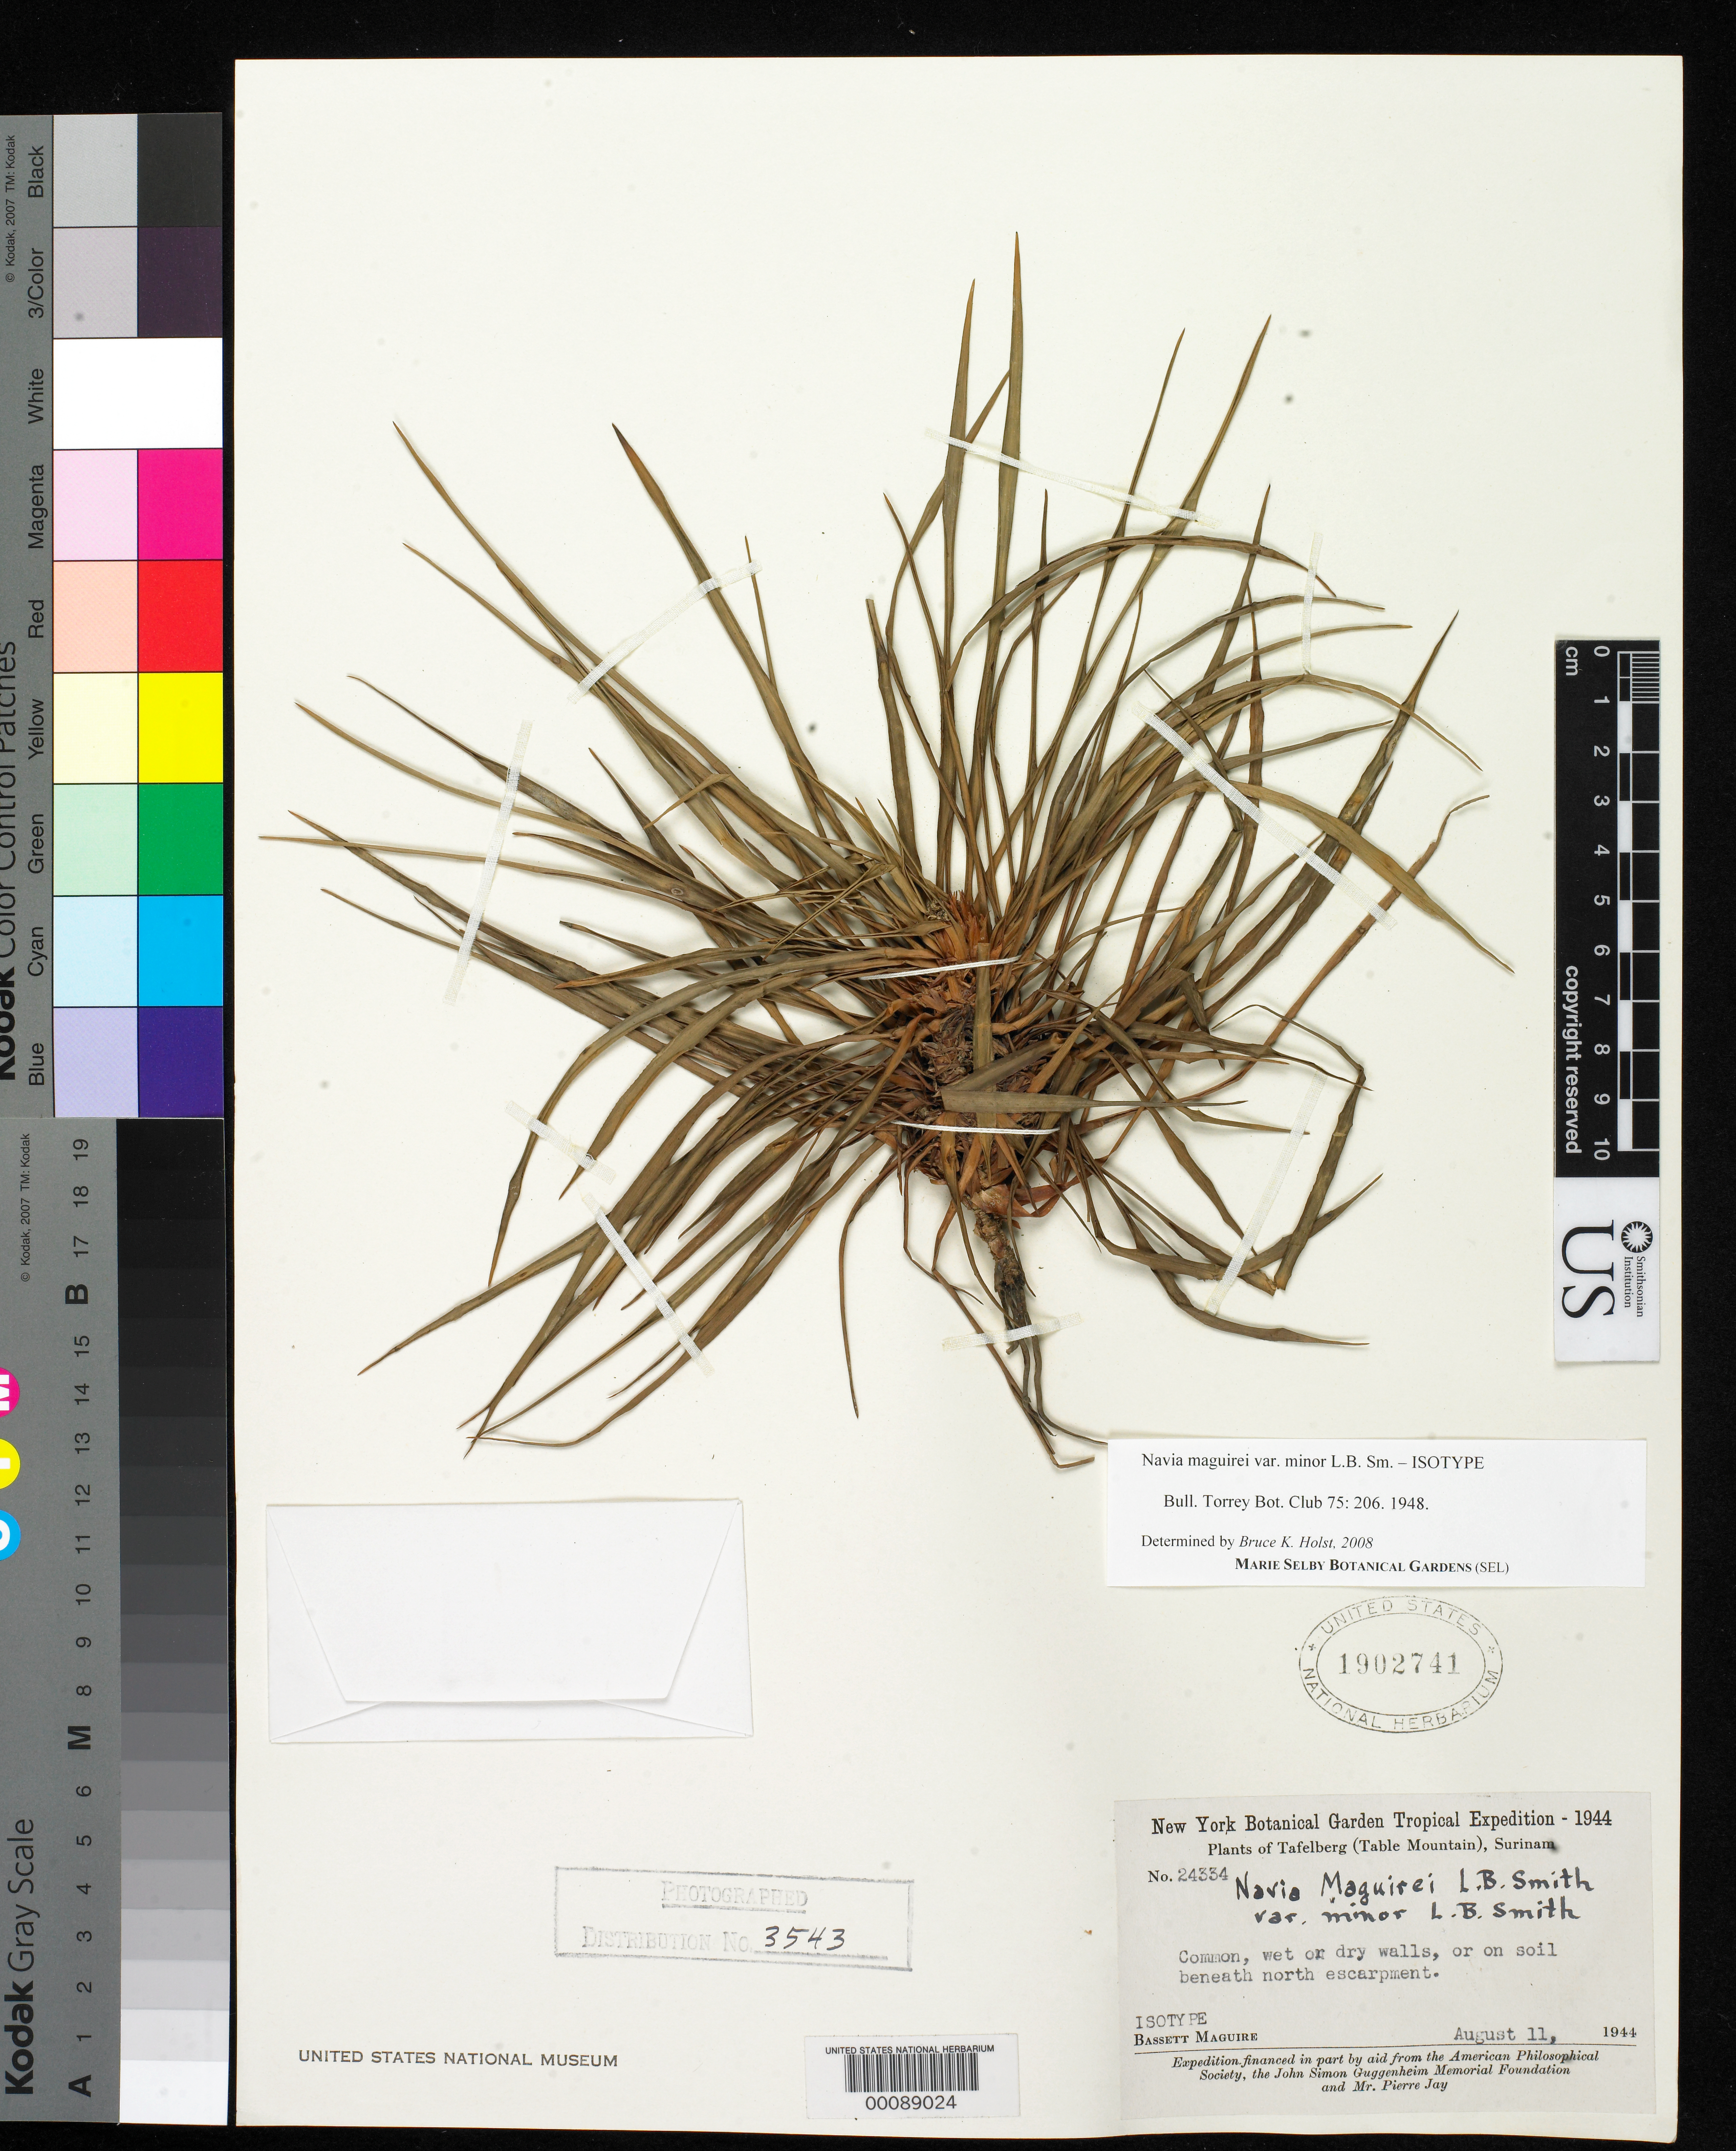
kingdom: Plantae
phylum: Tracheophyta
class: Liliopsida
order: Poales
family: Bromeliaceae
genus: Navia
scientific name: Navia maguirei var. minor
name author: L.B. Sm.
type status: Isotype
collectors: B. Maguire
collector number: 24334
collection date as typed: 11 Aug 1944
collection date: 1944-08-11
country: Suriname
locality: Tafelberg.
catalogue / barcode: US 1902741